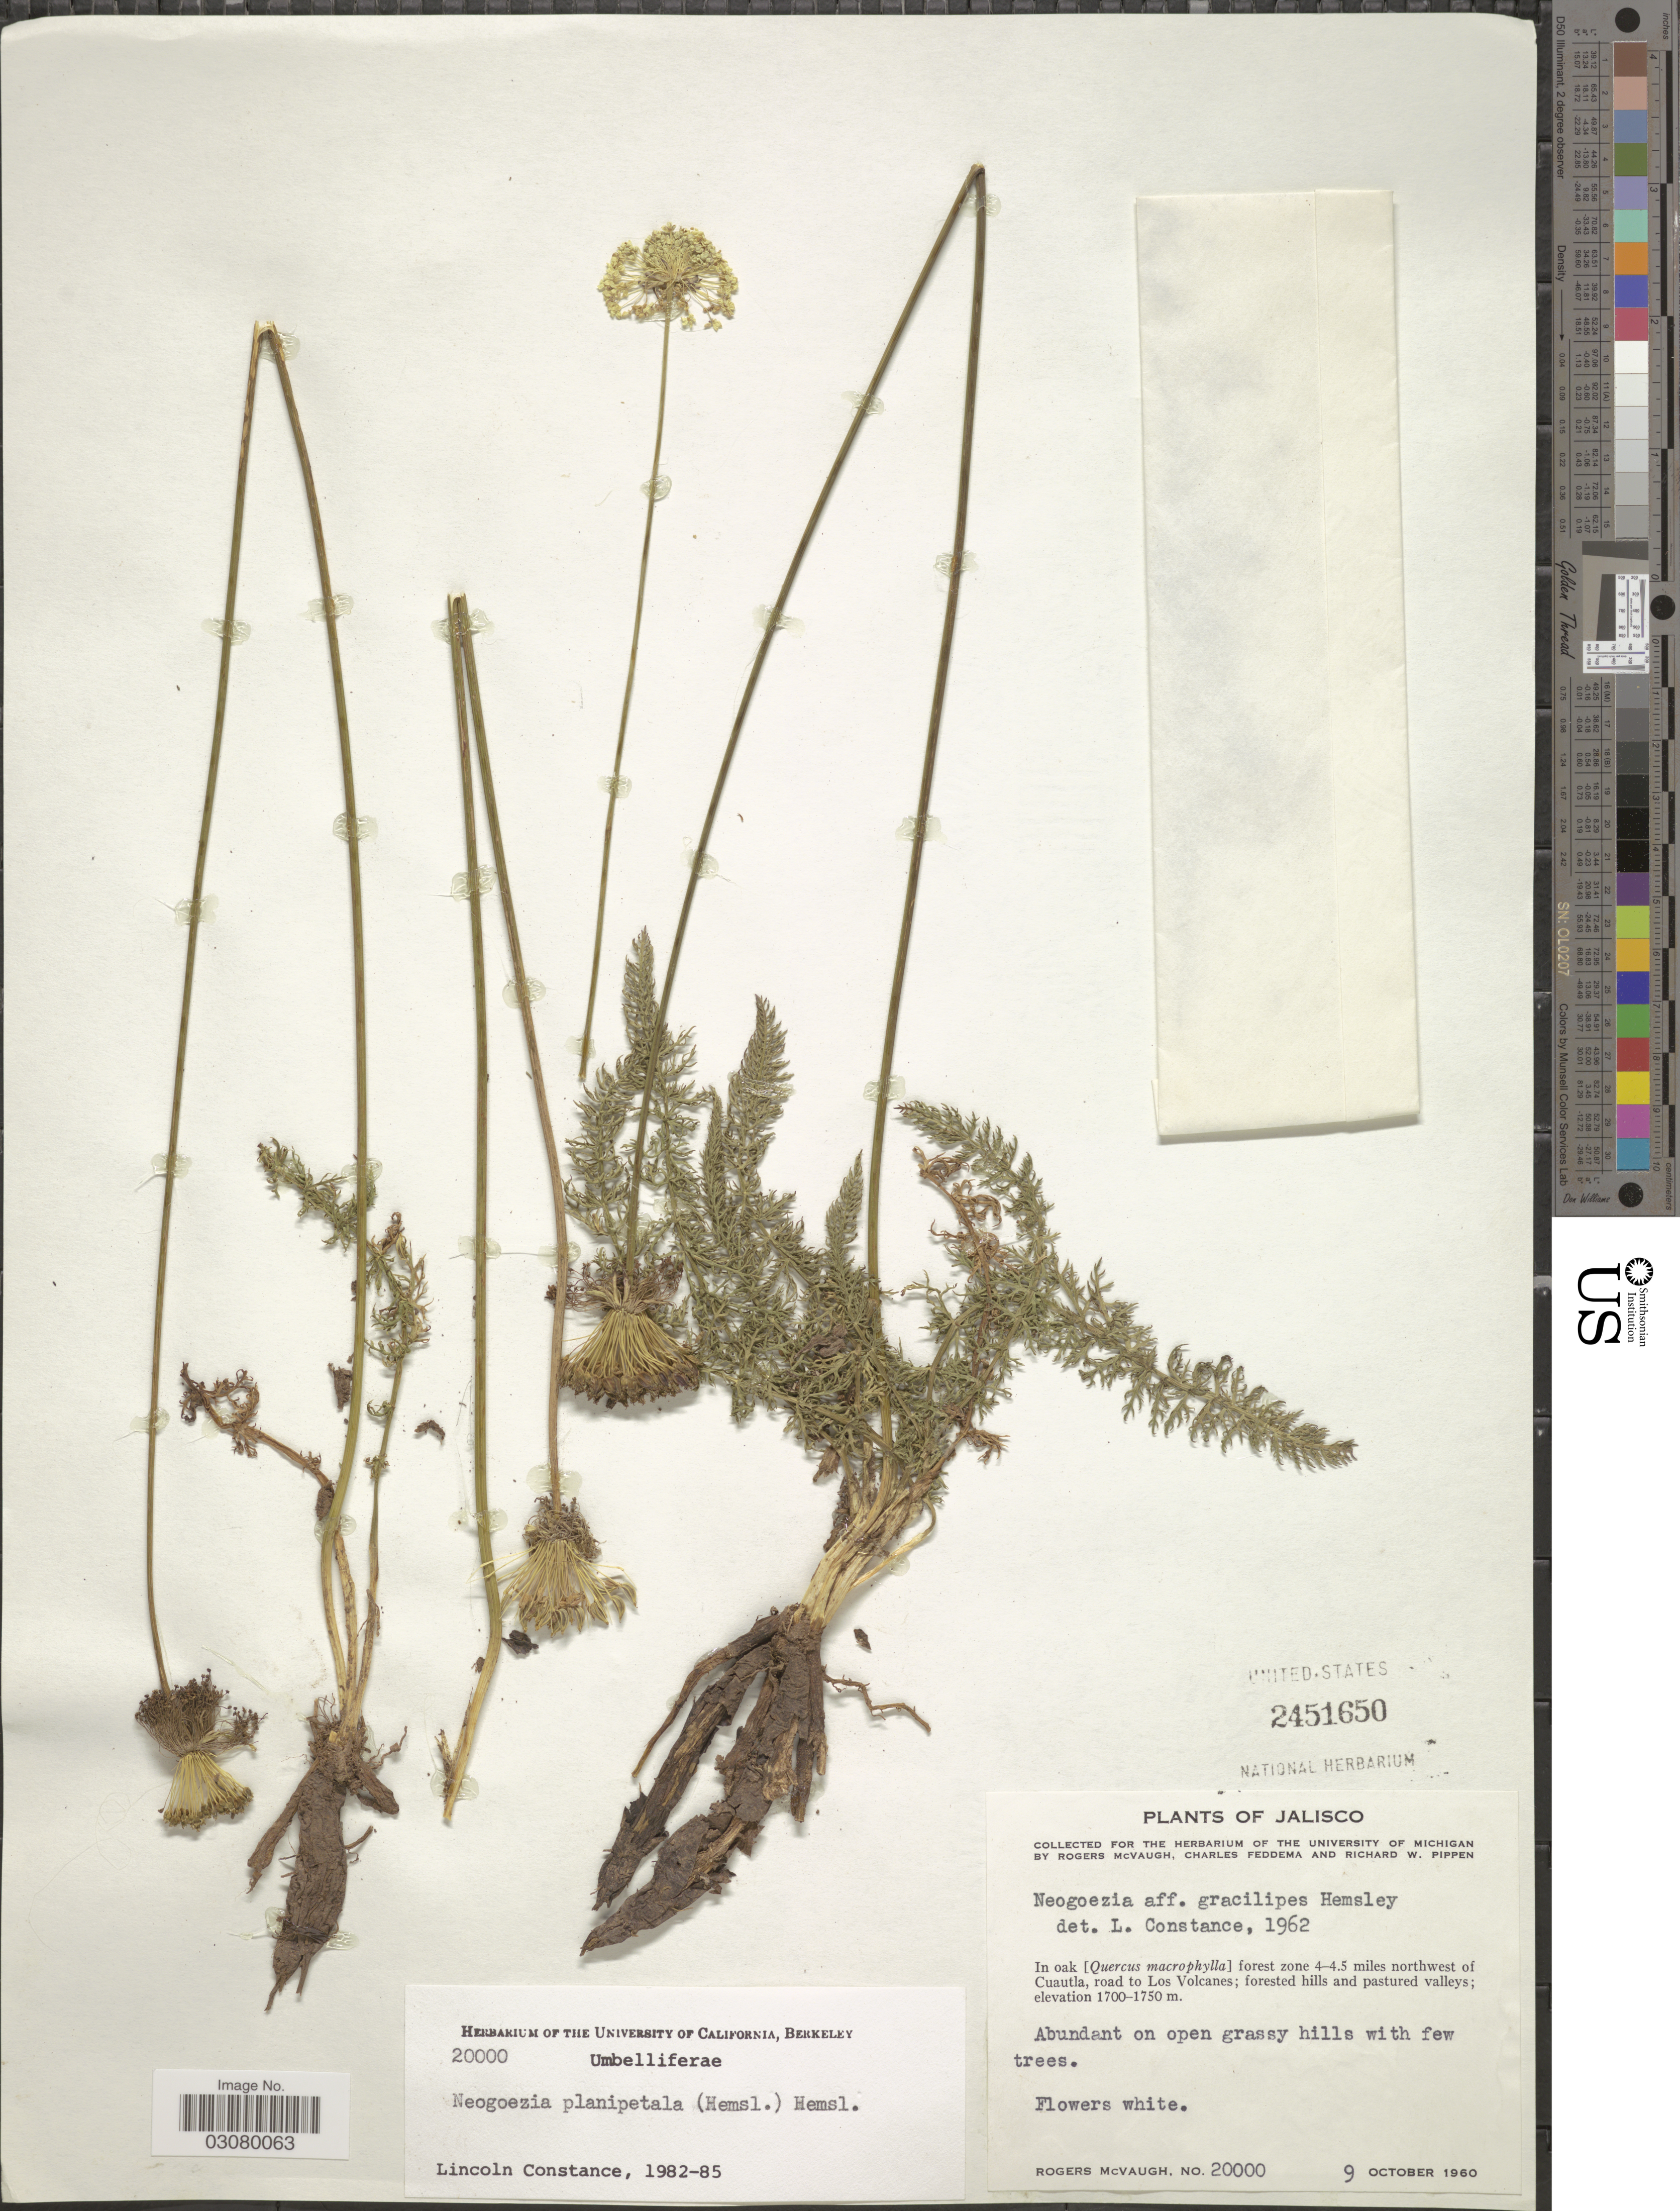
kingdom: Plantae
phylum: Tracheophyta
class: Magnoliopsida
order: Apiales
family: Apiaceae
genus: Neogoezia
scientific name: Neogoezia planipetala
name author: (Hemsl.) Hemsl.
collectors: R. McVaugh, C. Feddema & R. W. Pippen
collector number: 20000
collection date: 1960-10-09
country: Mexico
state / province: Jalisco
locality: Forest zone 4-4.5 miles northwest of Cuautla, road to Los Volcanes.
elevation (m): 1700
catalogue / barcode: US 2451650